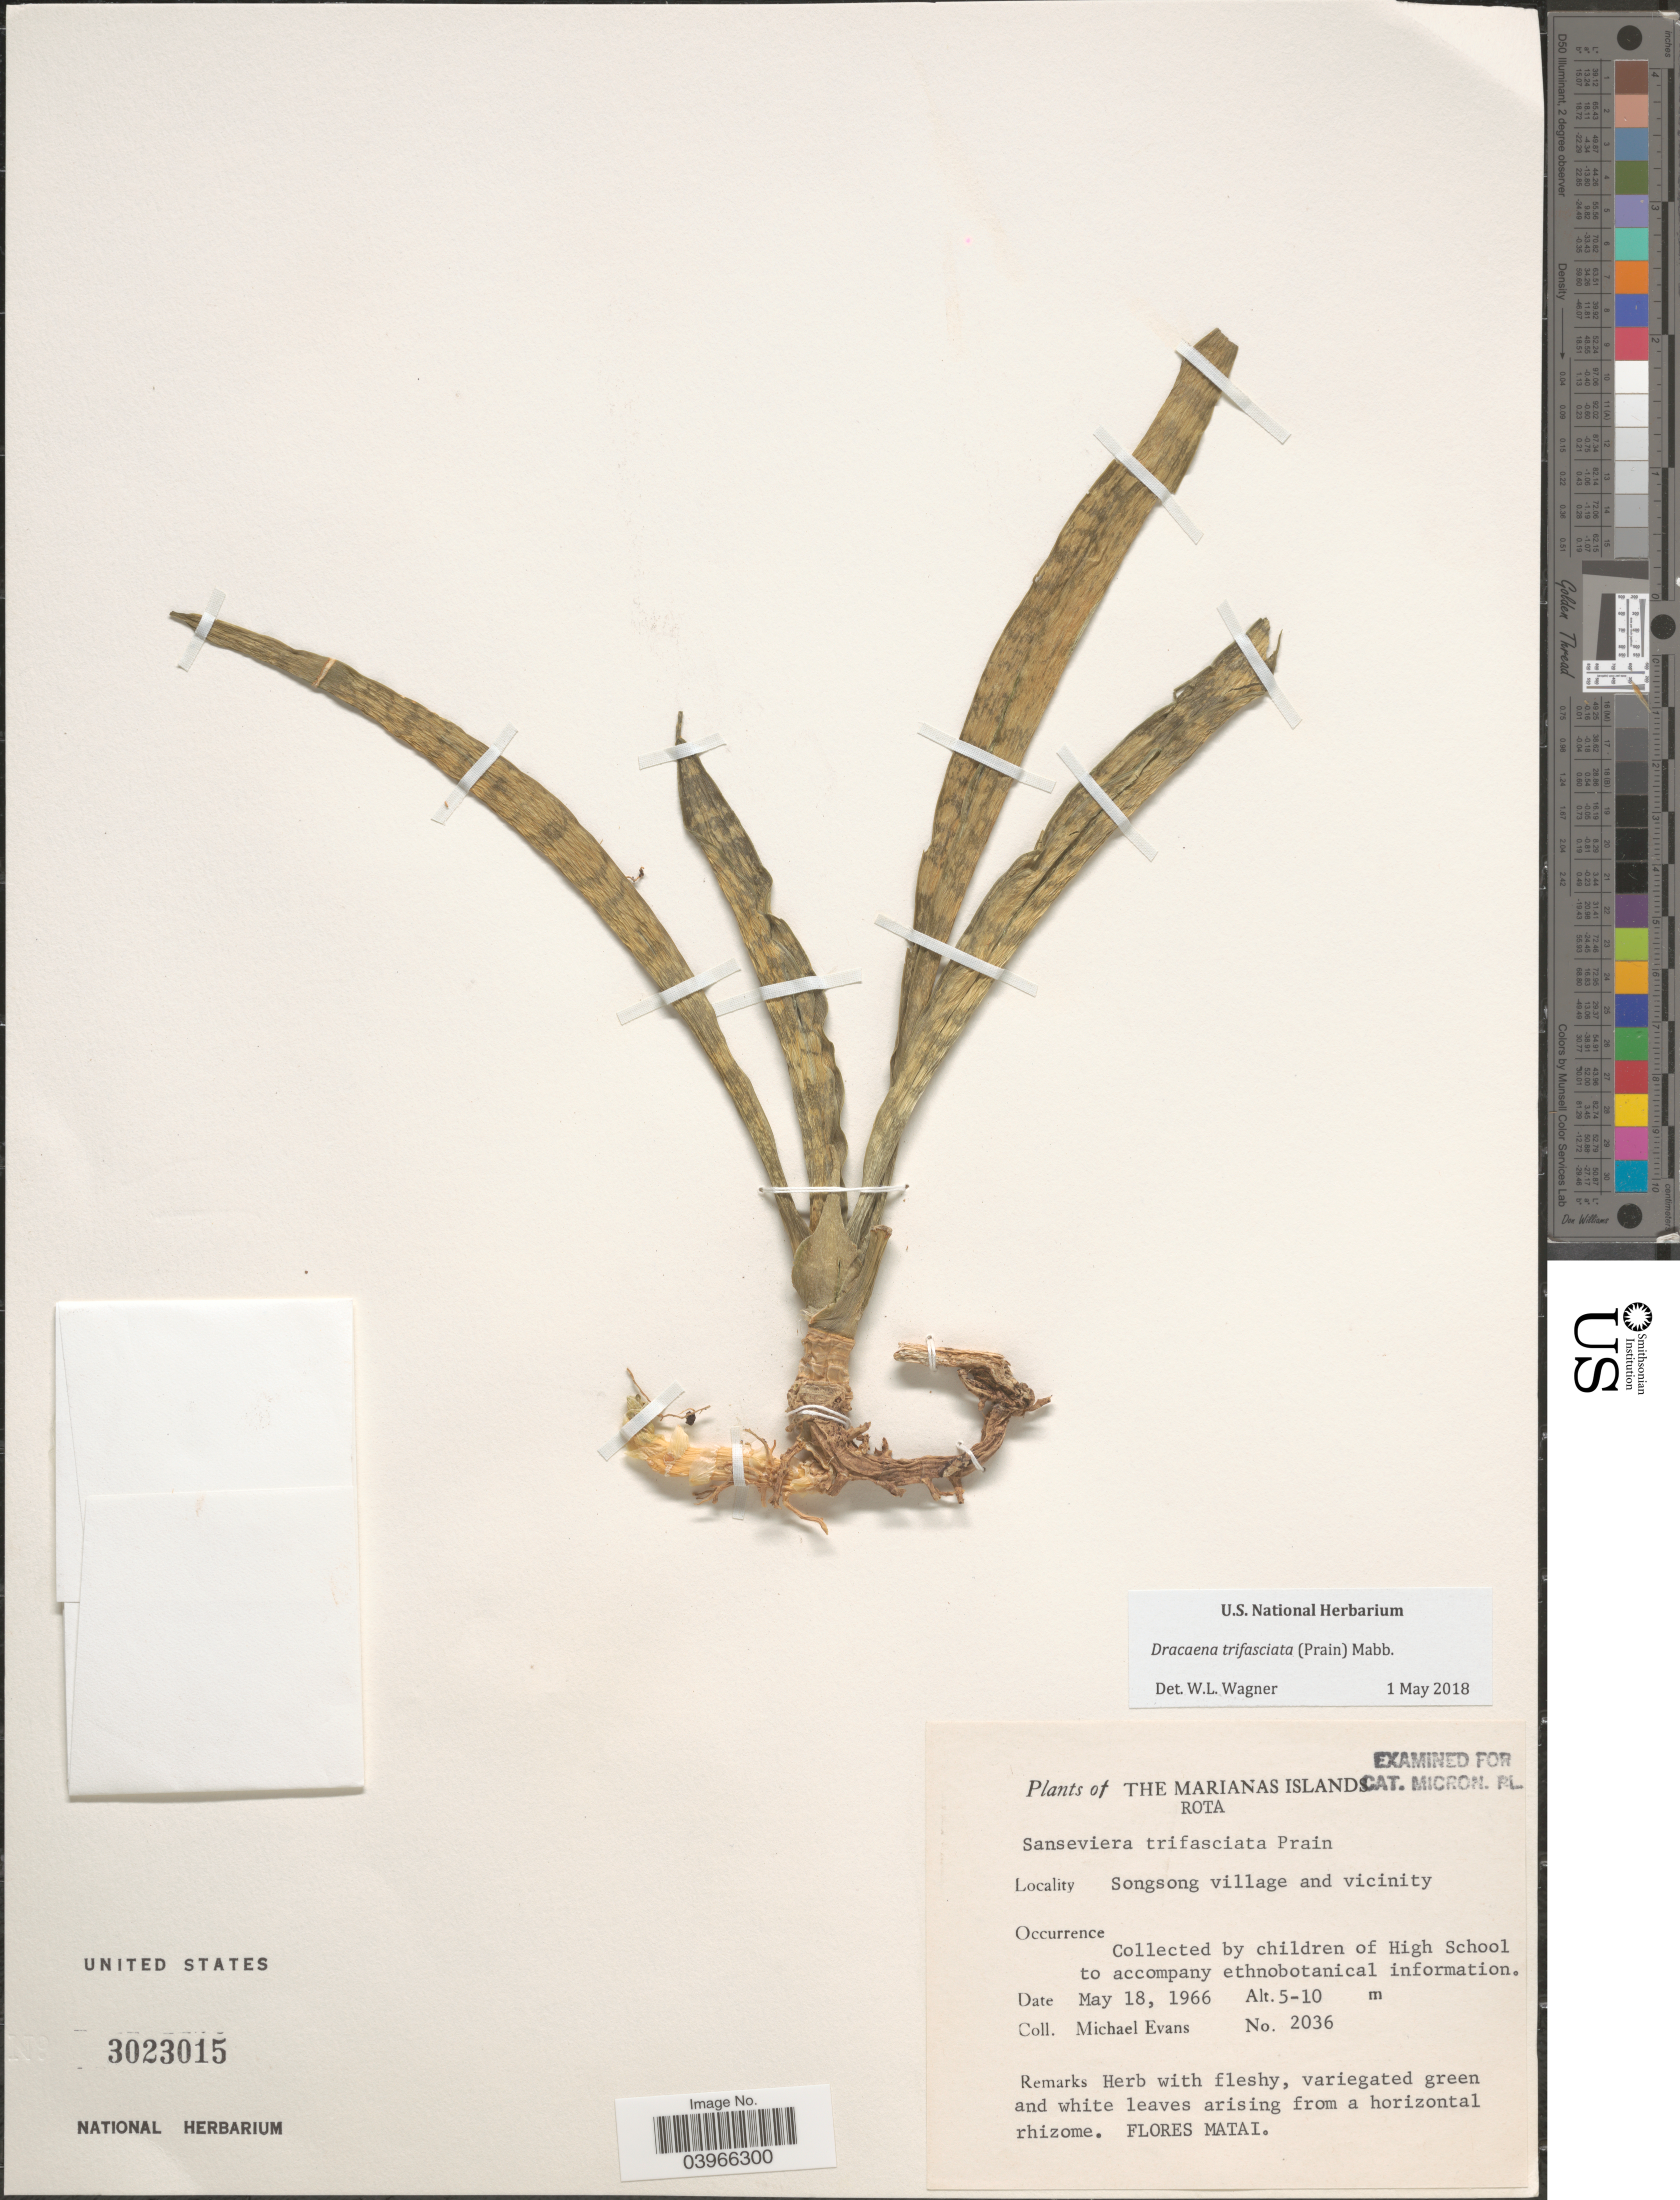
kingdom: Plantae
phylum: Tracheophyta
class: Liliopsida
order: Asparagales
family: Asparagaceae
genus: Dracaena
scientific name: Dracaena trifasciata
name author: (Prain) Mabb.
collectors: M. Evans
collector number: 2036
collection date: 1966-05-18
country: Northern Mariana Islands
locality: Marianas Islands. Rota. Songsong village and vicinity. By children of High School to accompany ethnobotanical information.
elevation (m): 5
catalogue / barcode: US 3023015